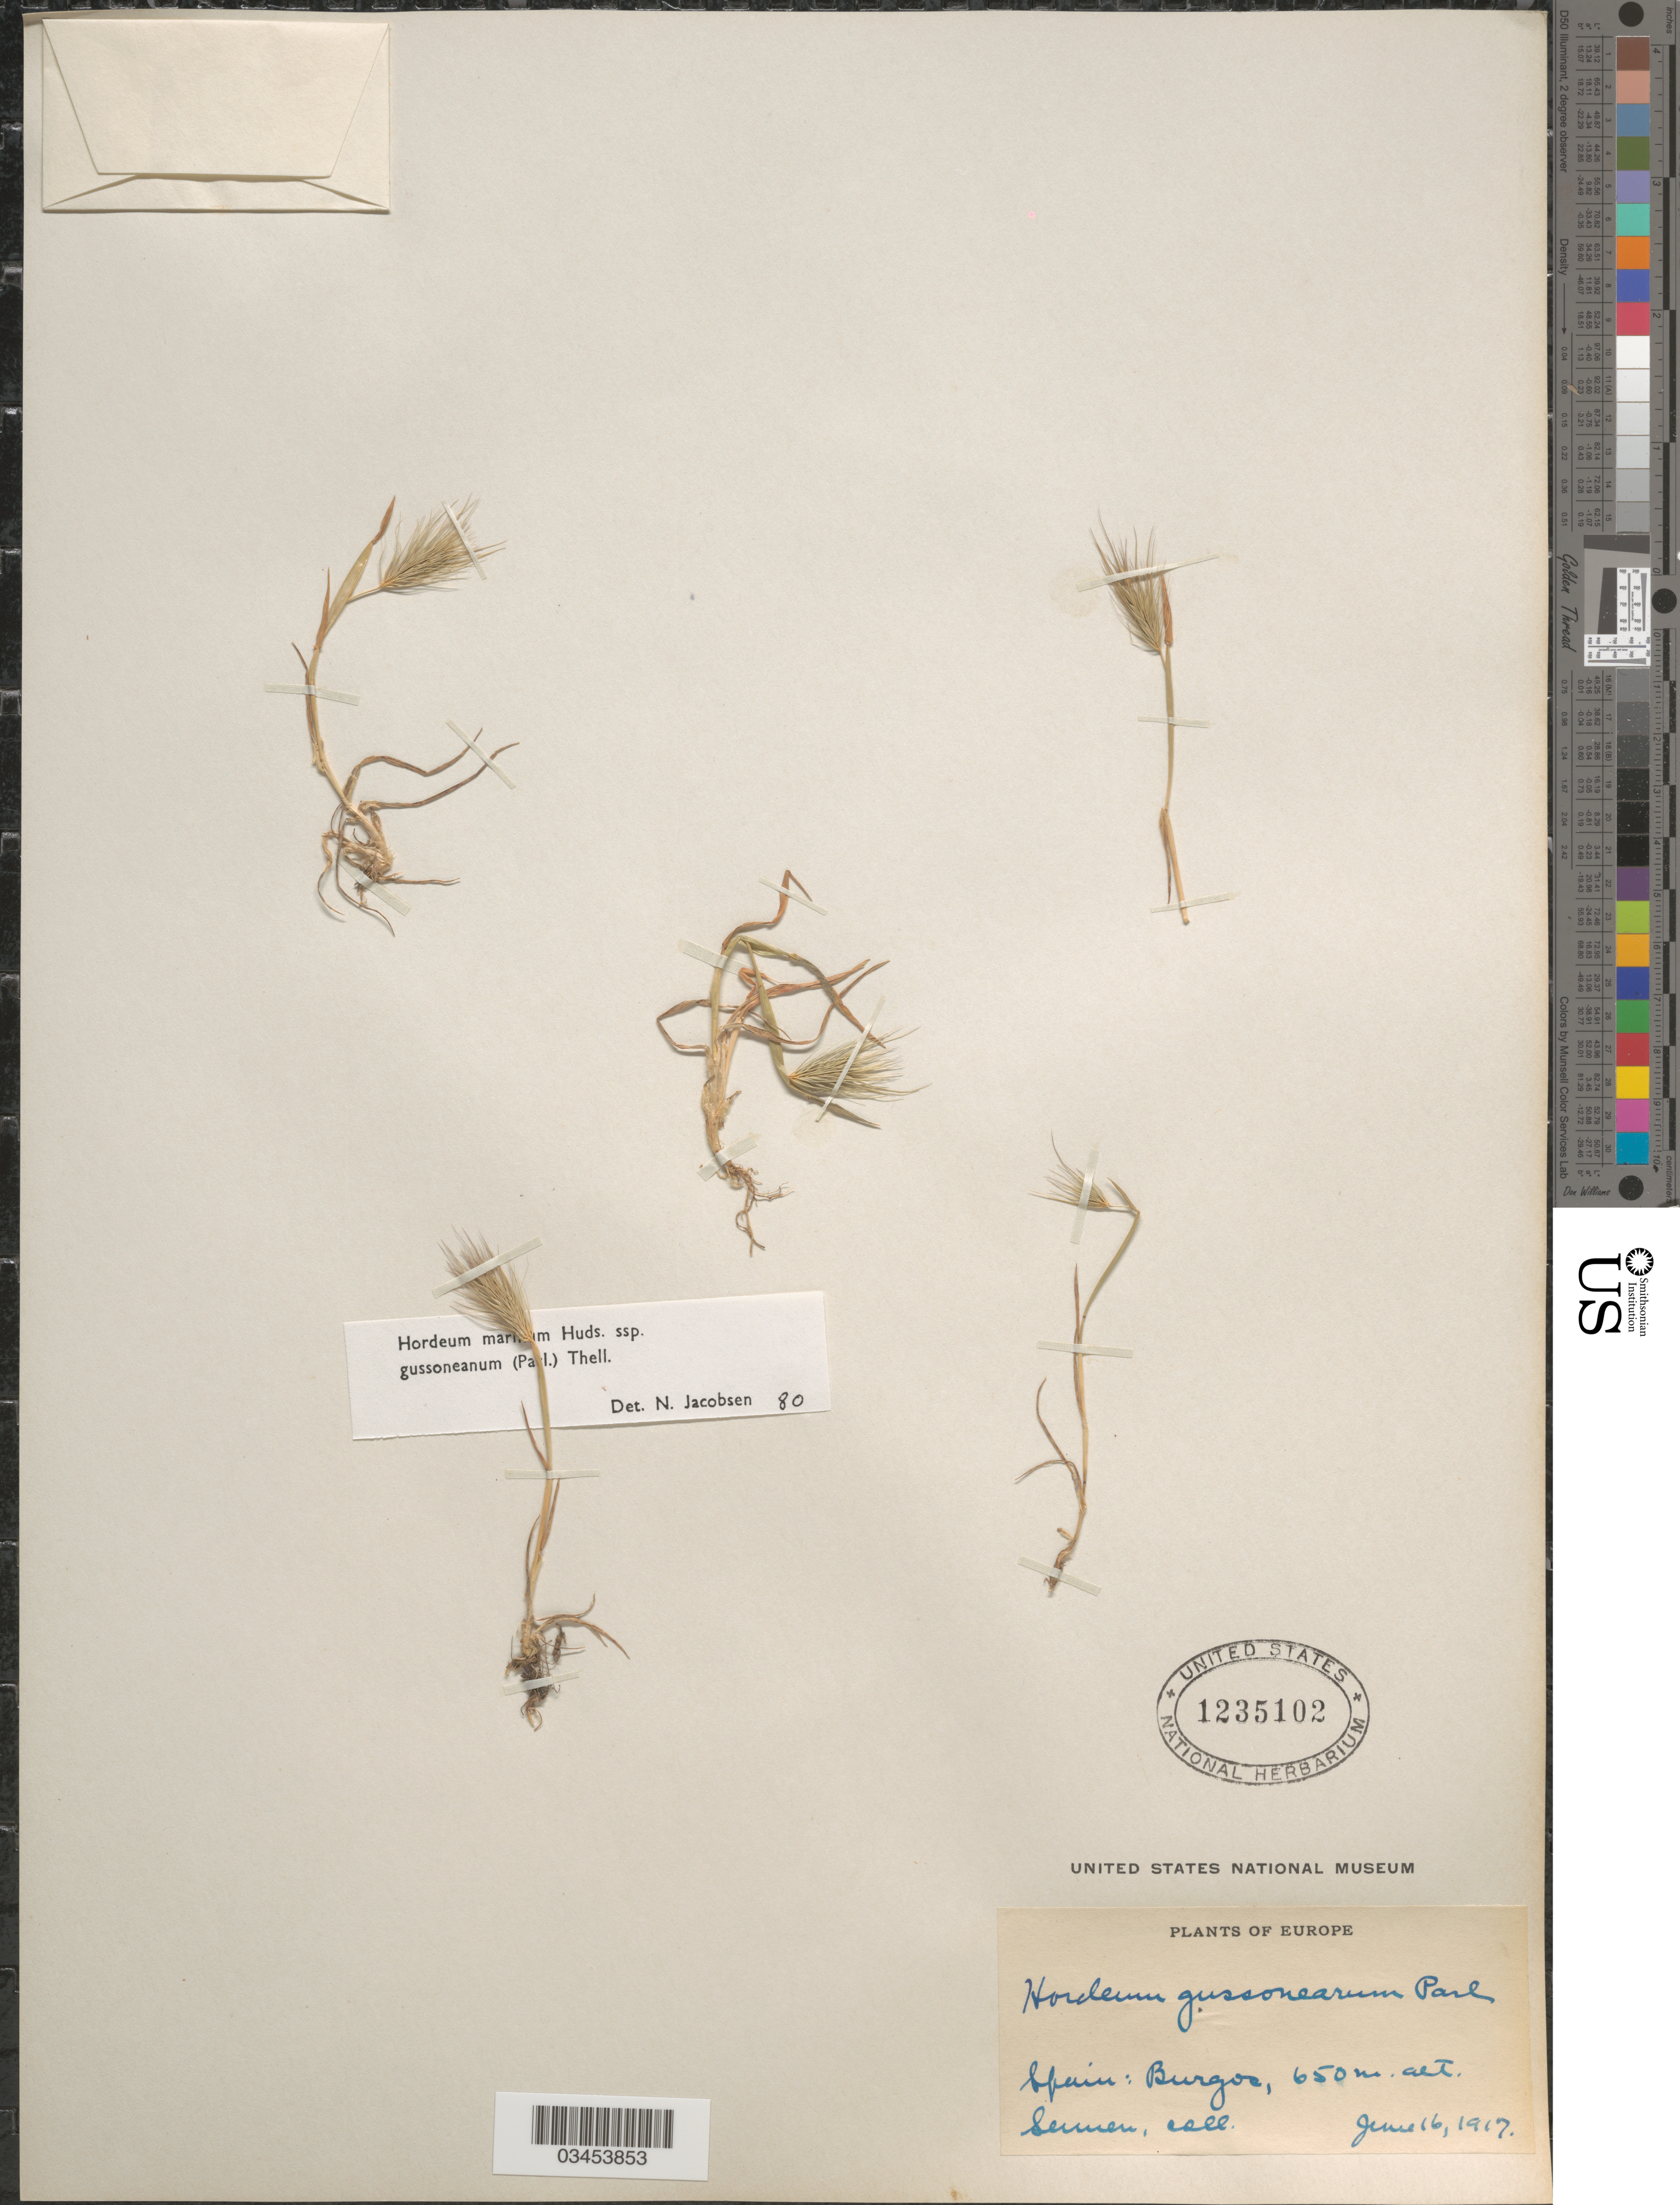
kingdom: Plantae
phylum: Tracheophyta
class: Liliopsida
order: Poales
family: Poaceae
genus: Hordeum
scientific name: Hordeum marinum subsp. gussoneanum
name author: (Parl.) Thell.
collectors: E. Sennen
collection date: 1917-06-16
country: Spain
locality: Burgos. Europe.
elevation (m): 650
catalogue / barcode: US 1235102